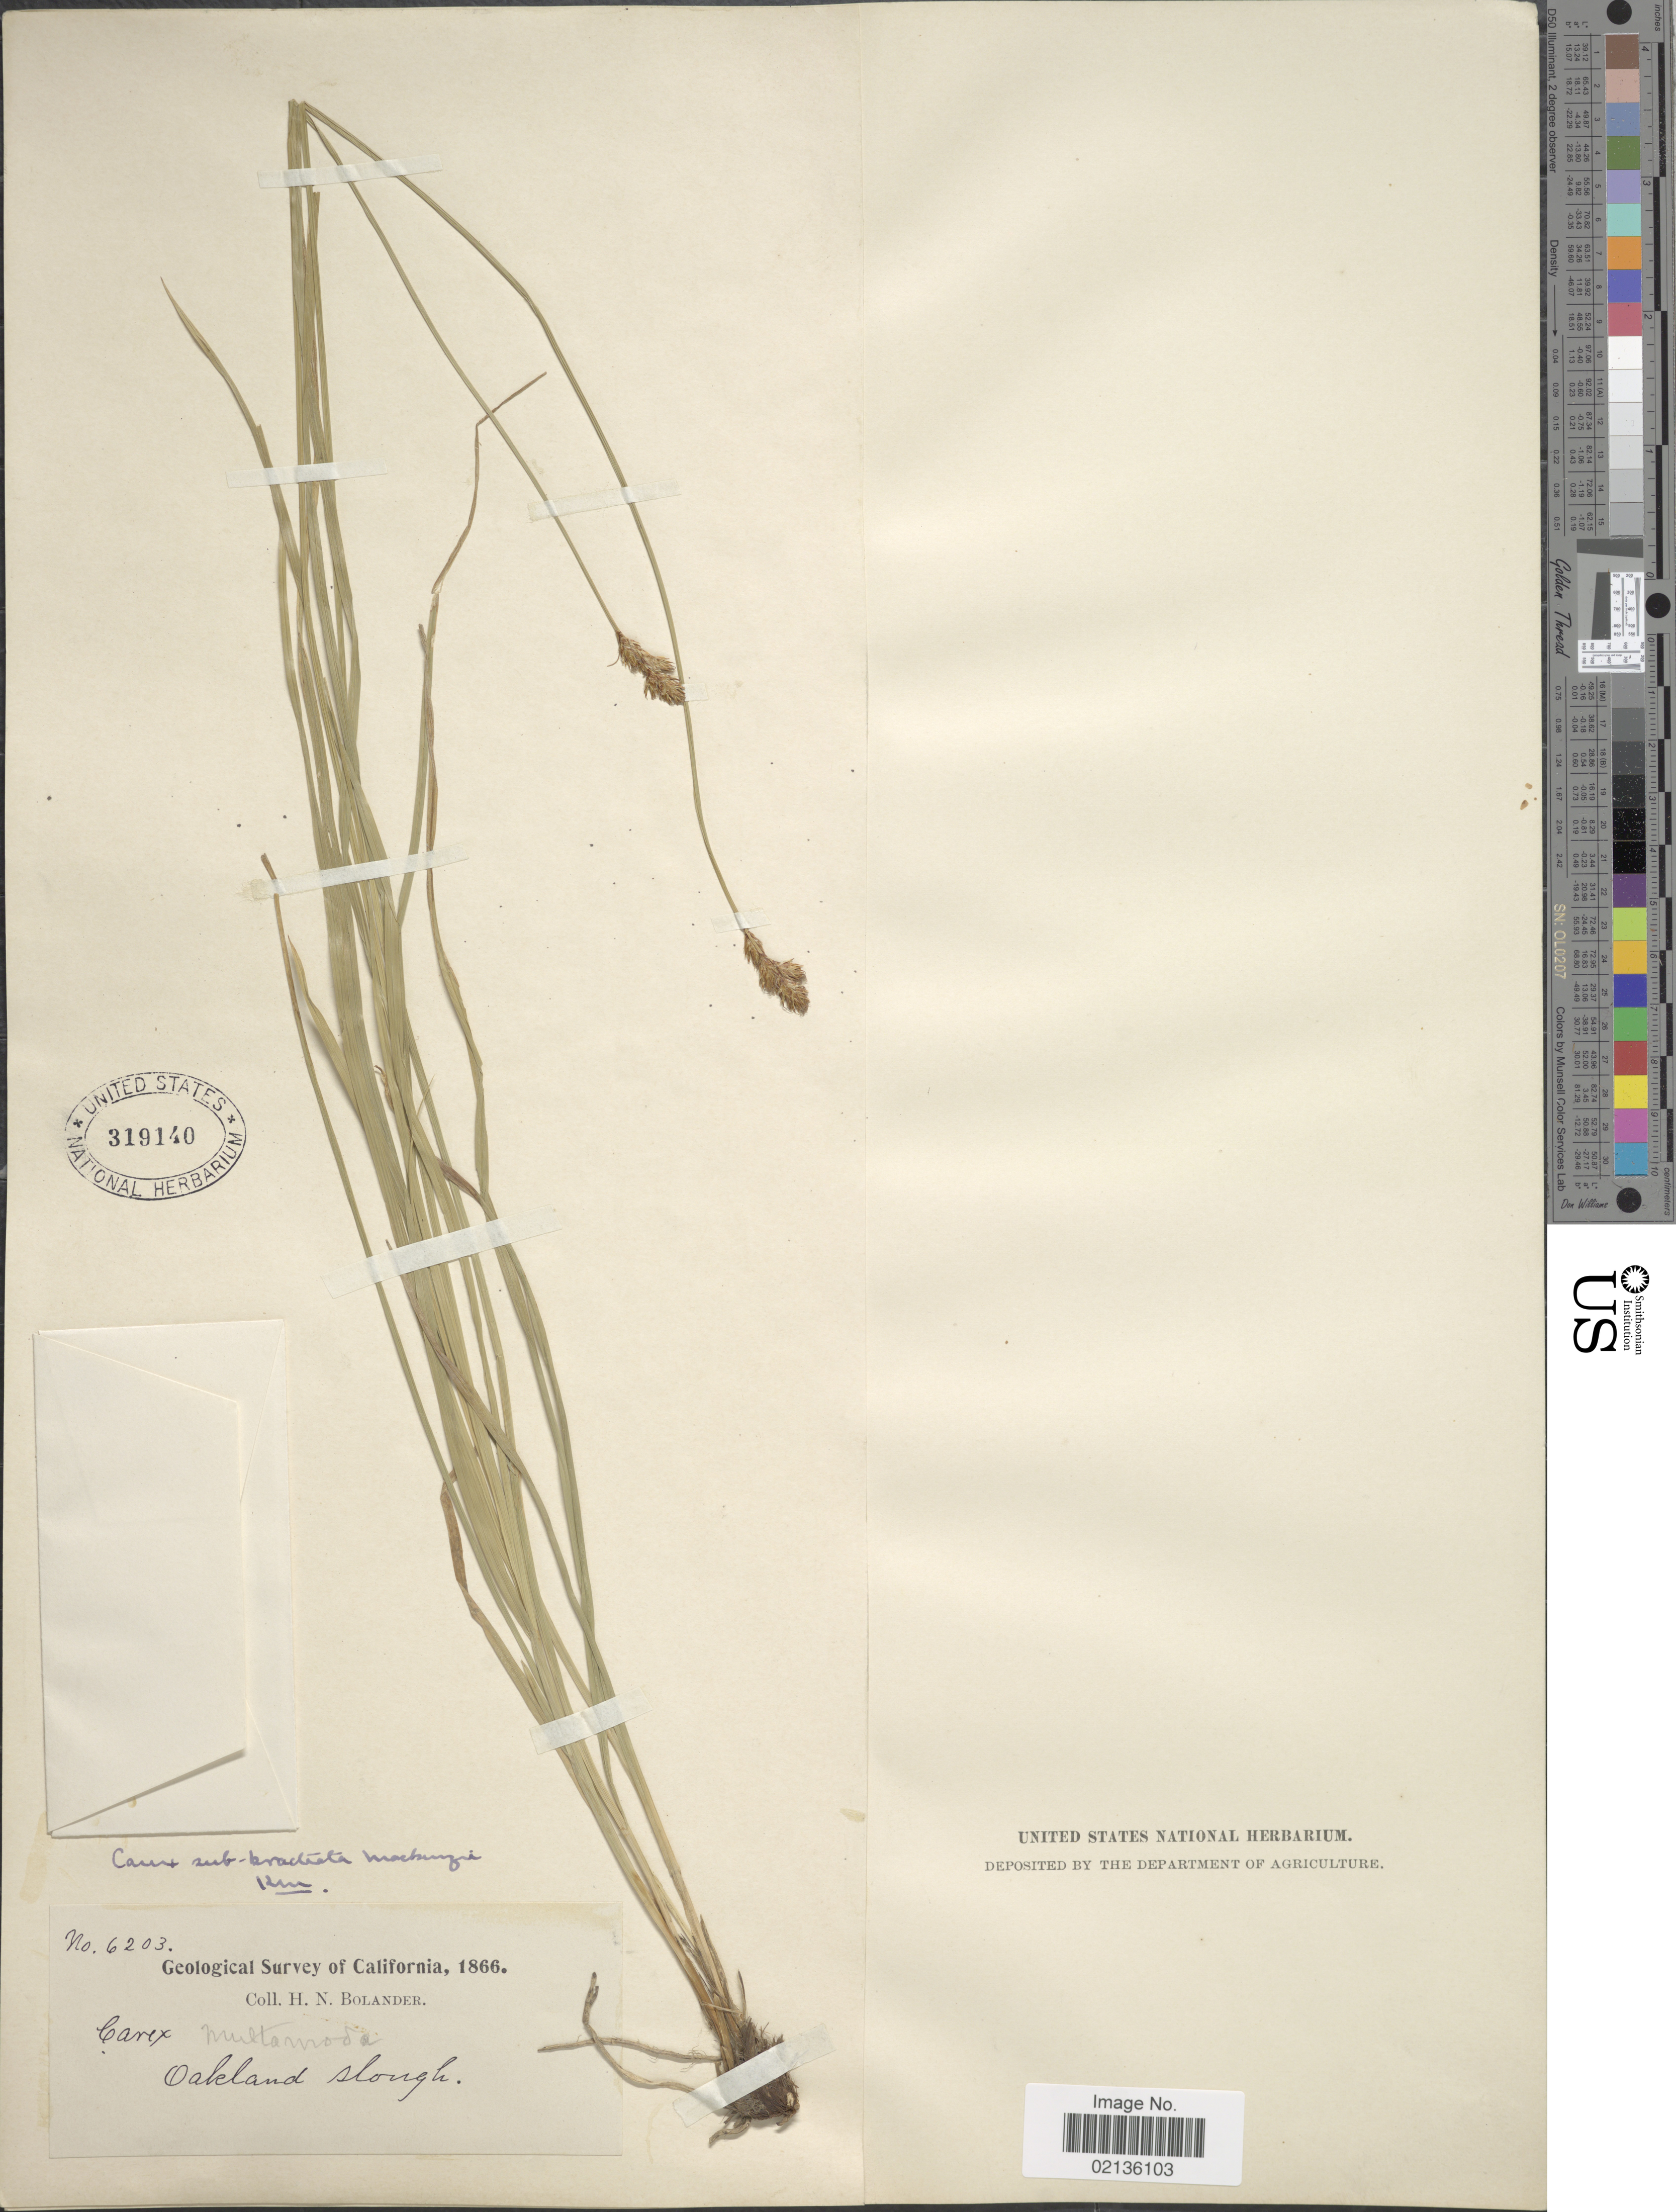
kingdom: Plantae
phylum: Tracheophyta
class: Liliopsida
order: Poales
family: Cyperaceae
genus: Carex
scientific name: Carex subbracteata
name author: Mack.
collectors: H. Bolander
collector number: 6203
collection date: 1866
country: United States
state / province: California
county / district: Alameda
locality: Oakland slough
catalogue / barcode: US 319140